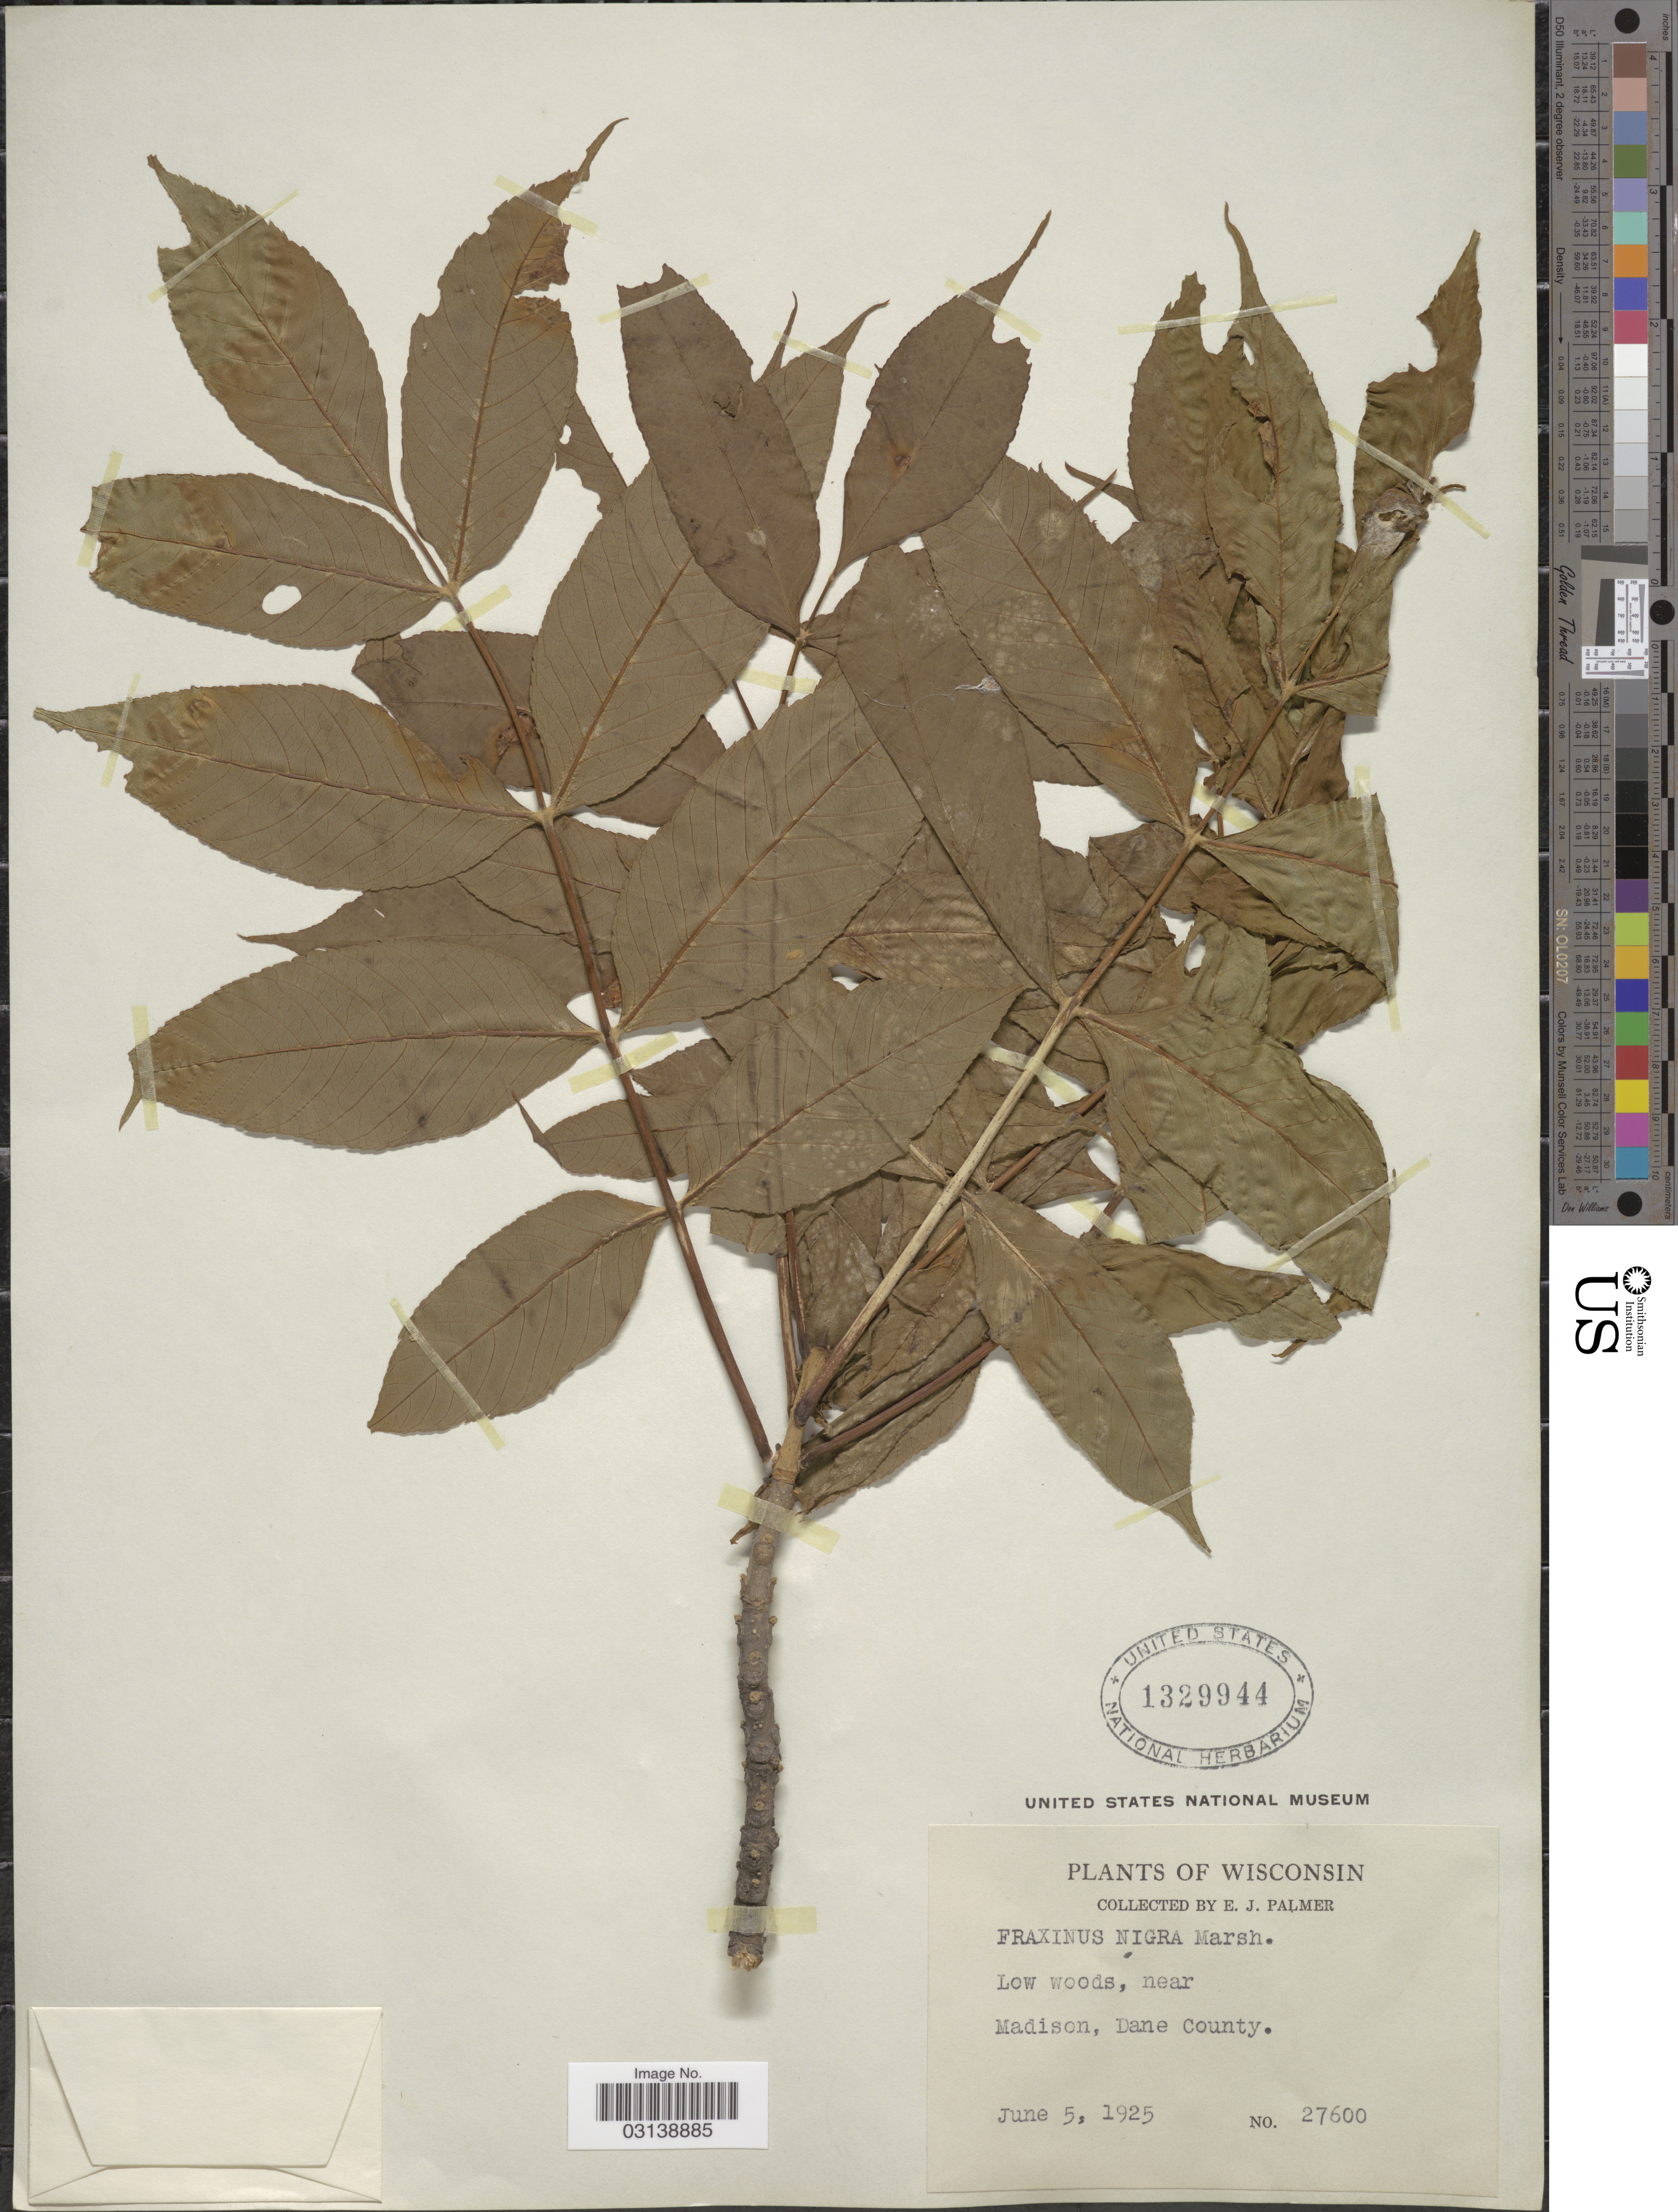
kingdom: Plantae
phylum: Tracheophyta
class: Magnoliopsida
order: Lamiales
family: Oleaceae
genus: Fraxinus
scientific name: Fraxinus nigra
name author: Marshall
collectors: E. J. Palmer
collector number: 27600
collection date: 1925-06-05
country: United States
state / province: Wisconsin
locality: Near Madison, Dane County.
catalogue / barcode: US 1329944